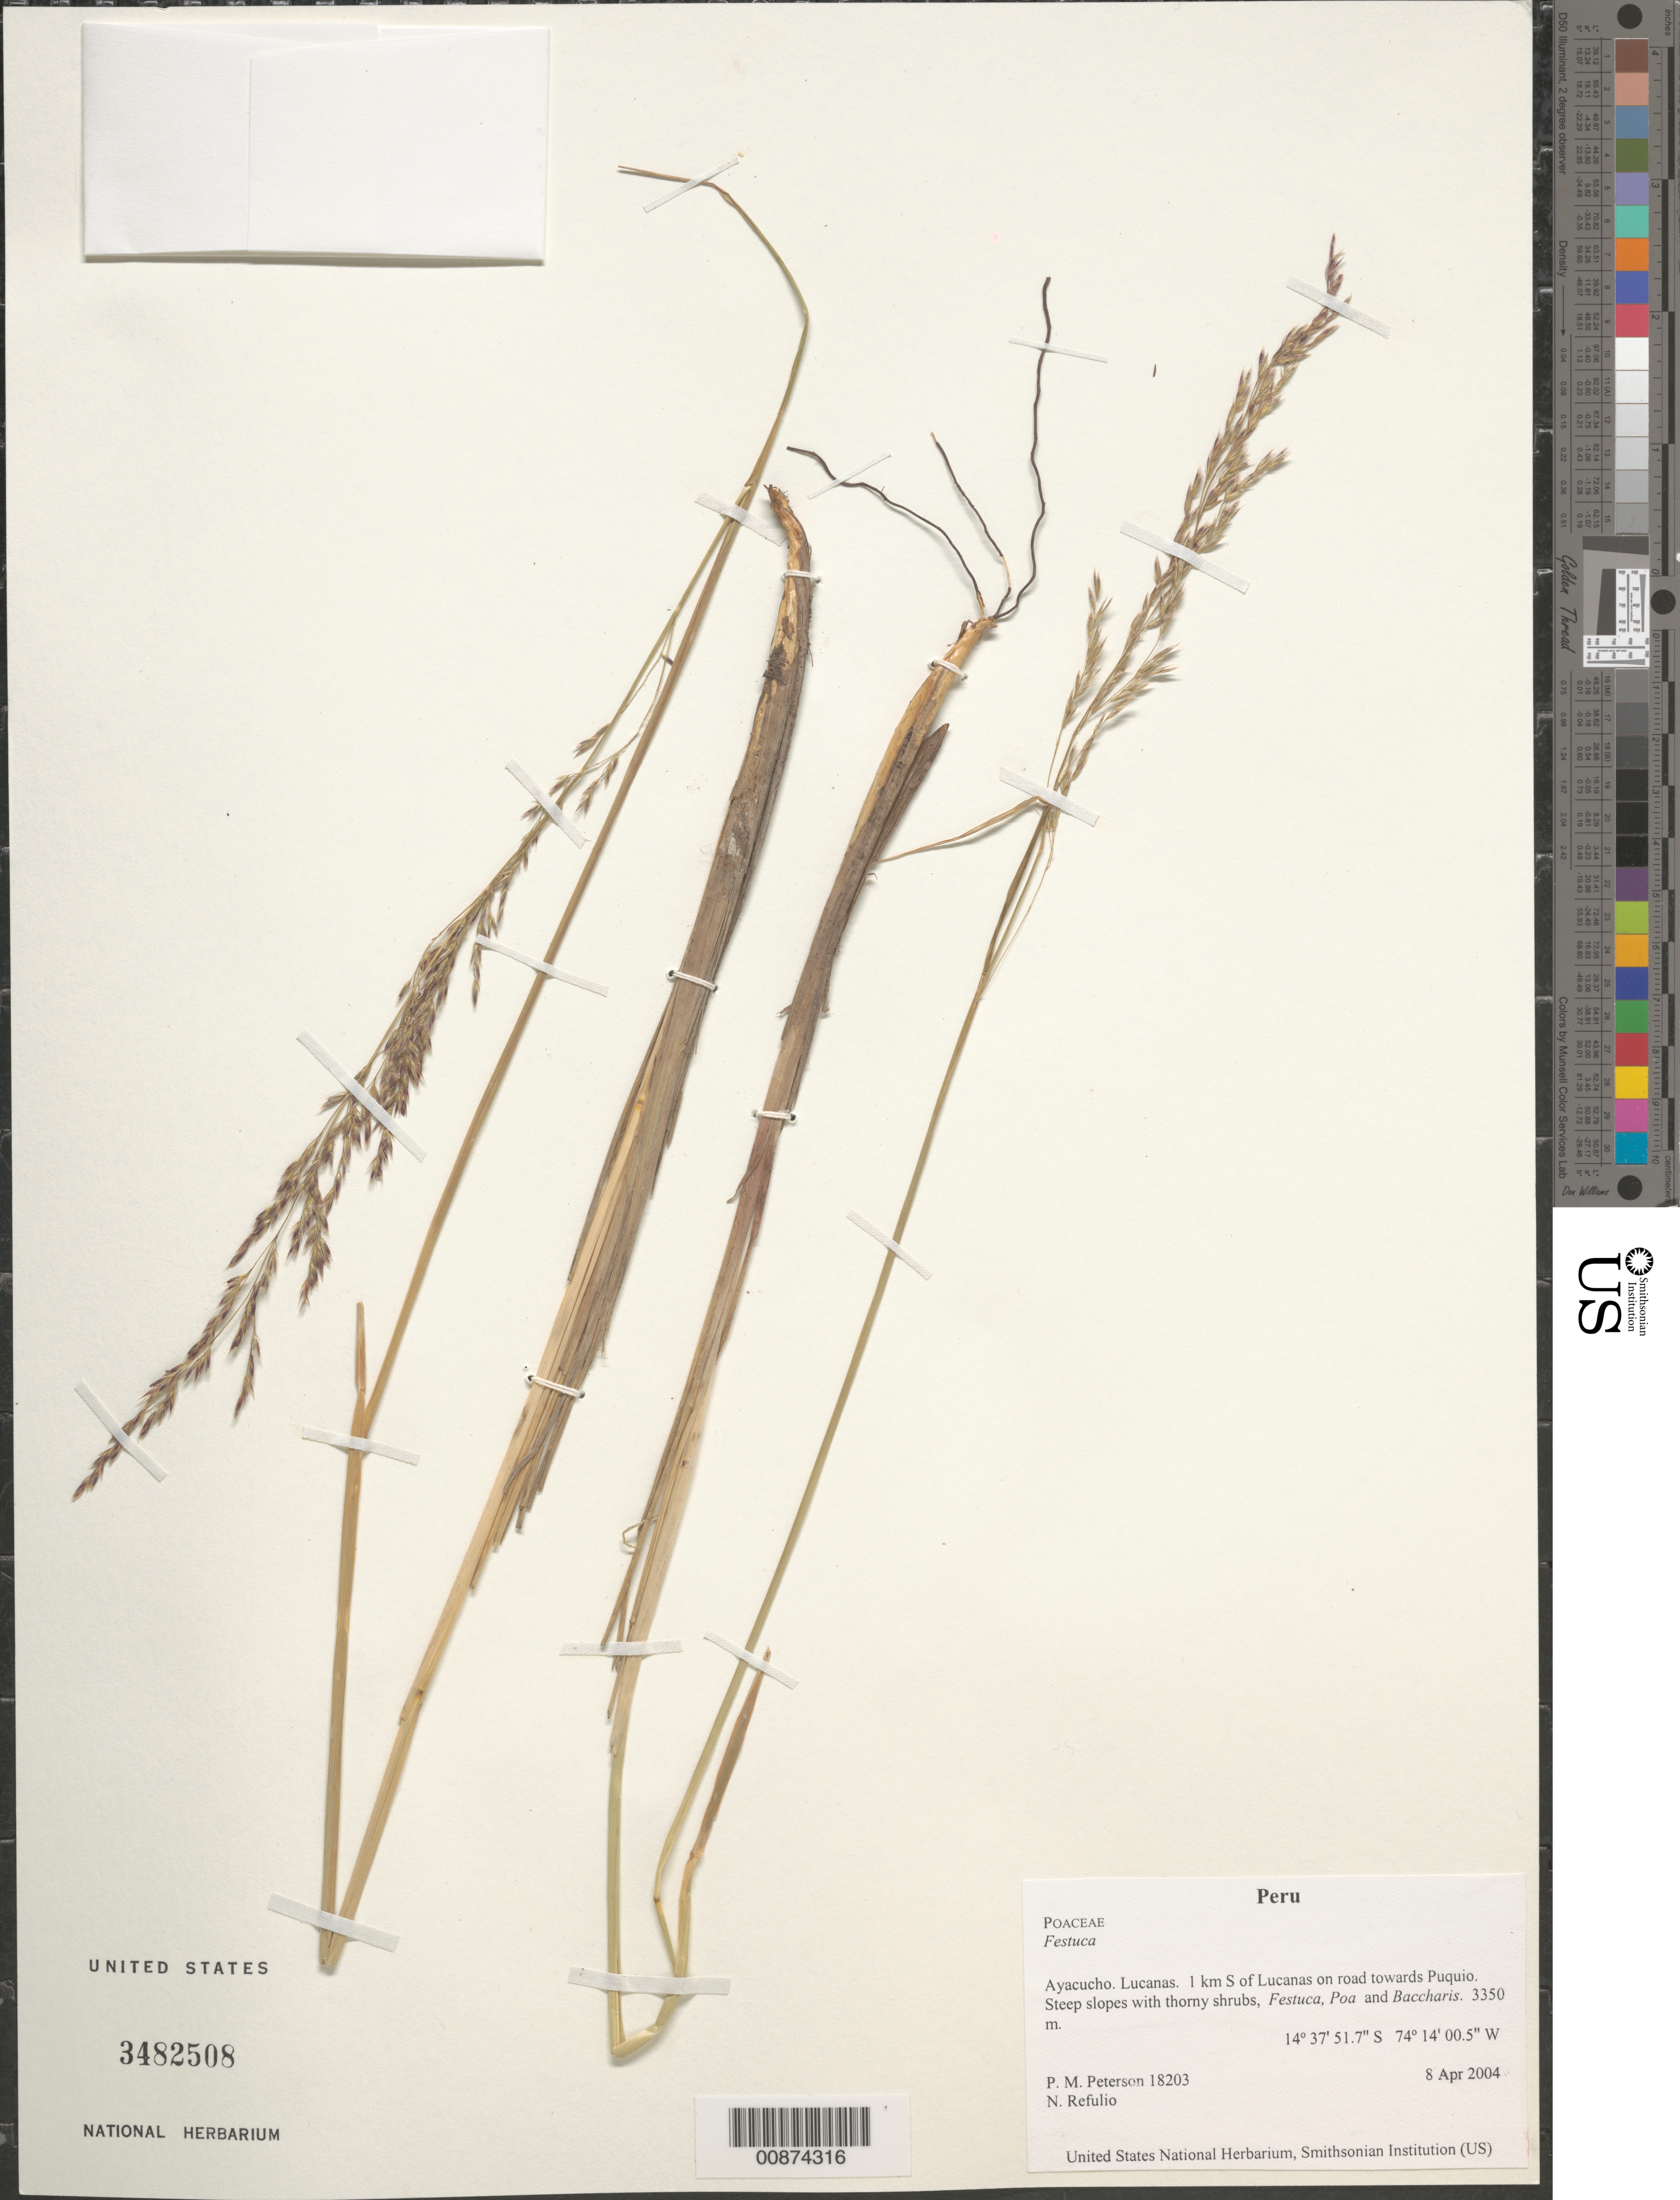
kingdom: Plantae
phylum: Tracheophyta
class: Liliopsida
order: Poales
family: Poaceae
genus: Festuca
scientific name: Festuca sp.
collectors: P. M. Peterson & N. Refulio-Rodríguez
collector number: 18203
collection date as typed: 08 Apr 2004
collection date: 2004-04-08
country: Peru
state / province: Ayacucho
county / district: Lucanas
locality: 1 km S of Lucanas on road towards Puquio. Steep slopes with thorny shrubs, Festuca, Poa and Baccharis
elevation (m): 3350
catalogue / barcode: US 3482508